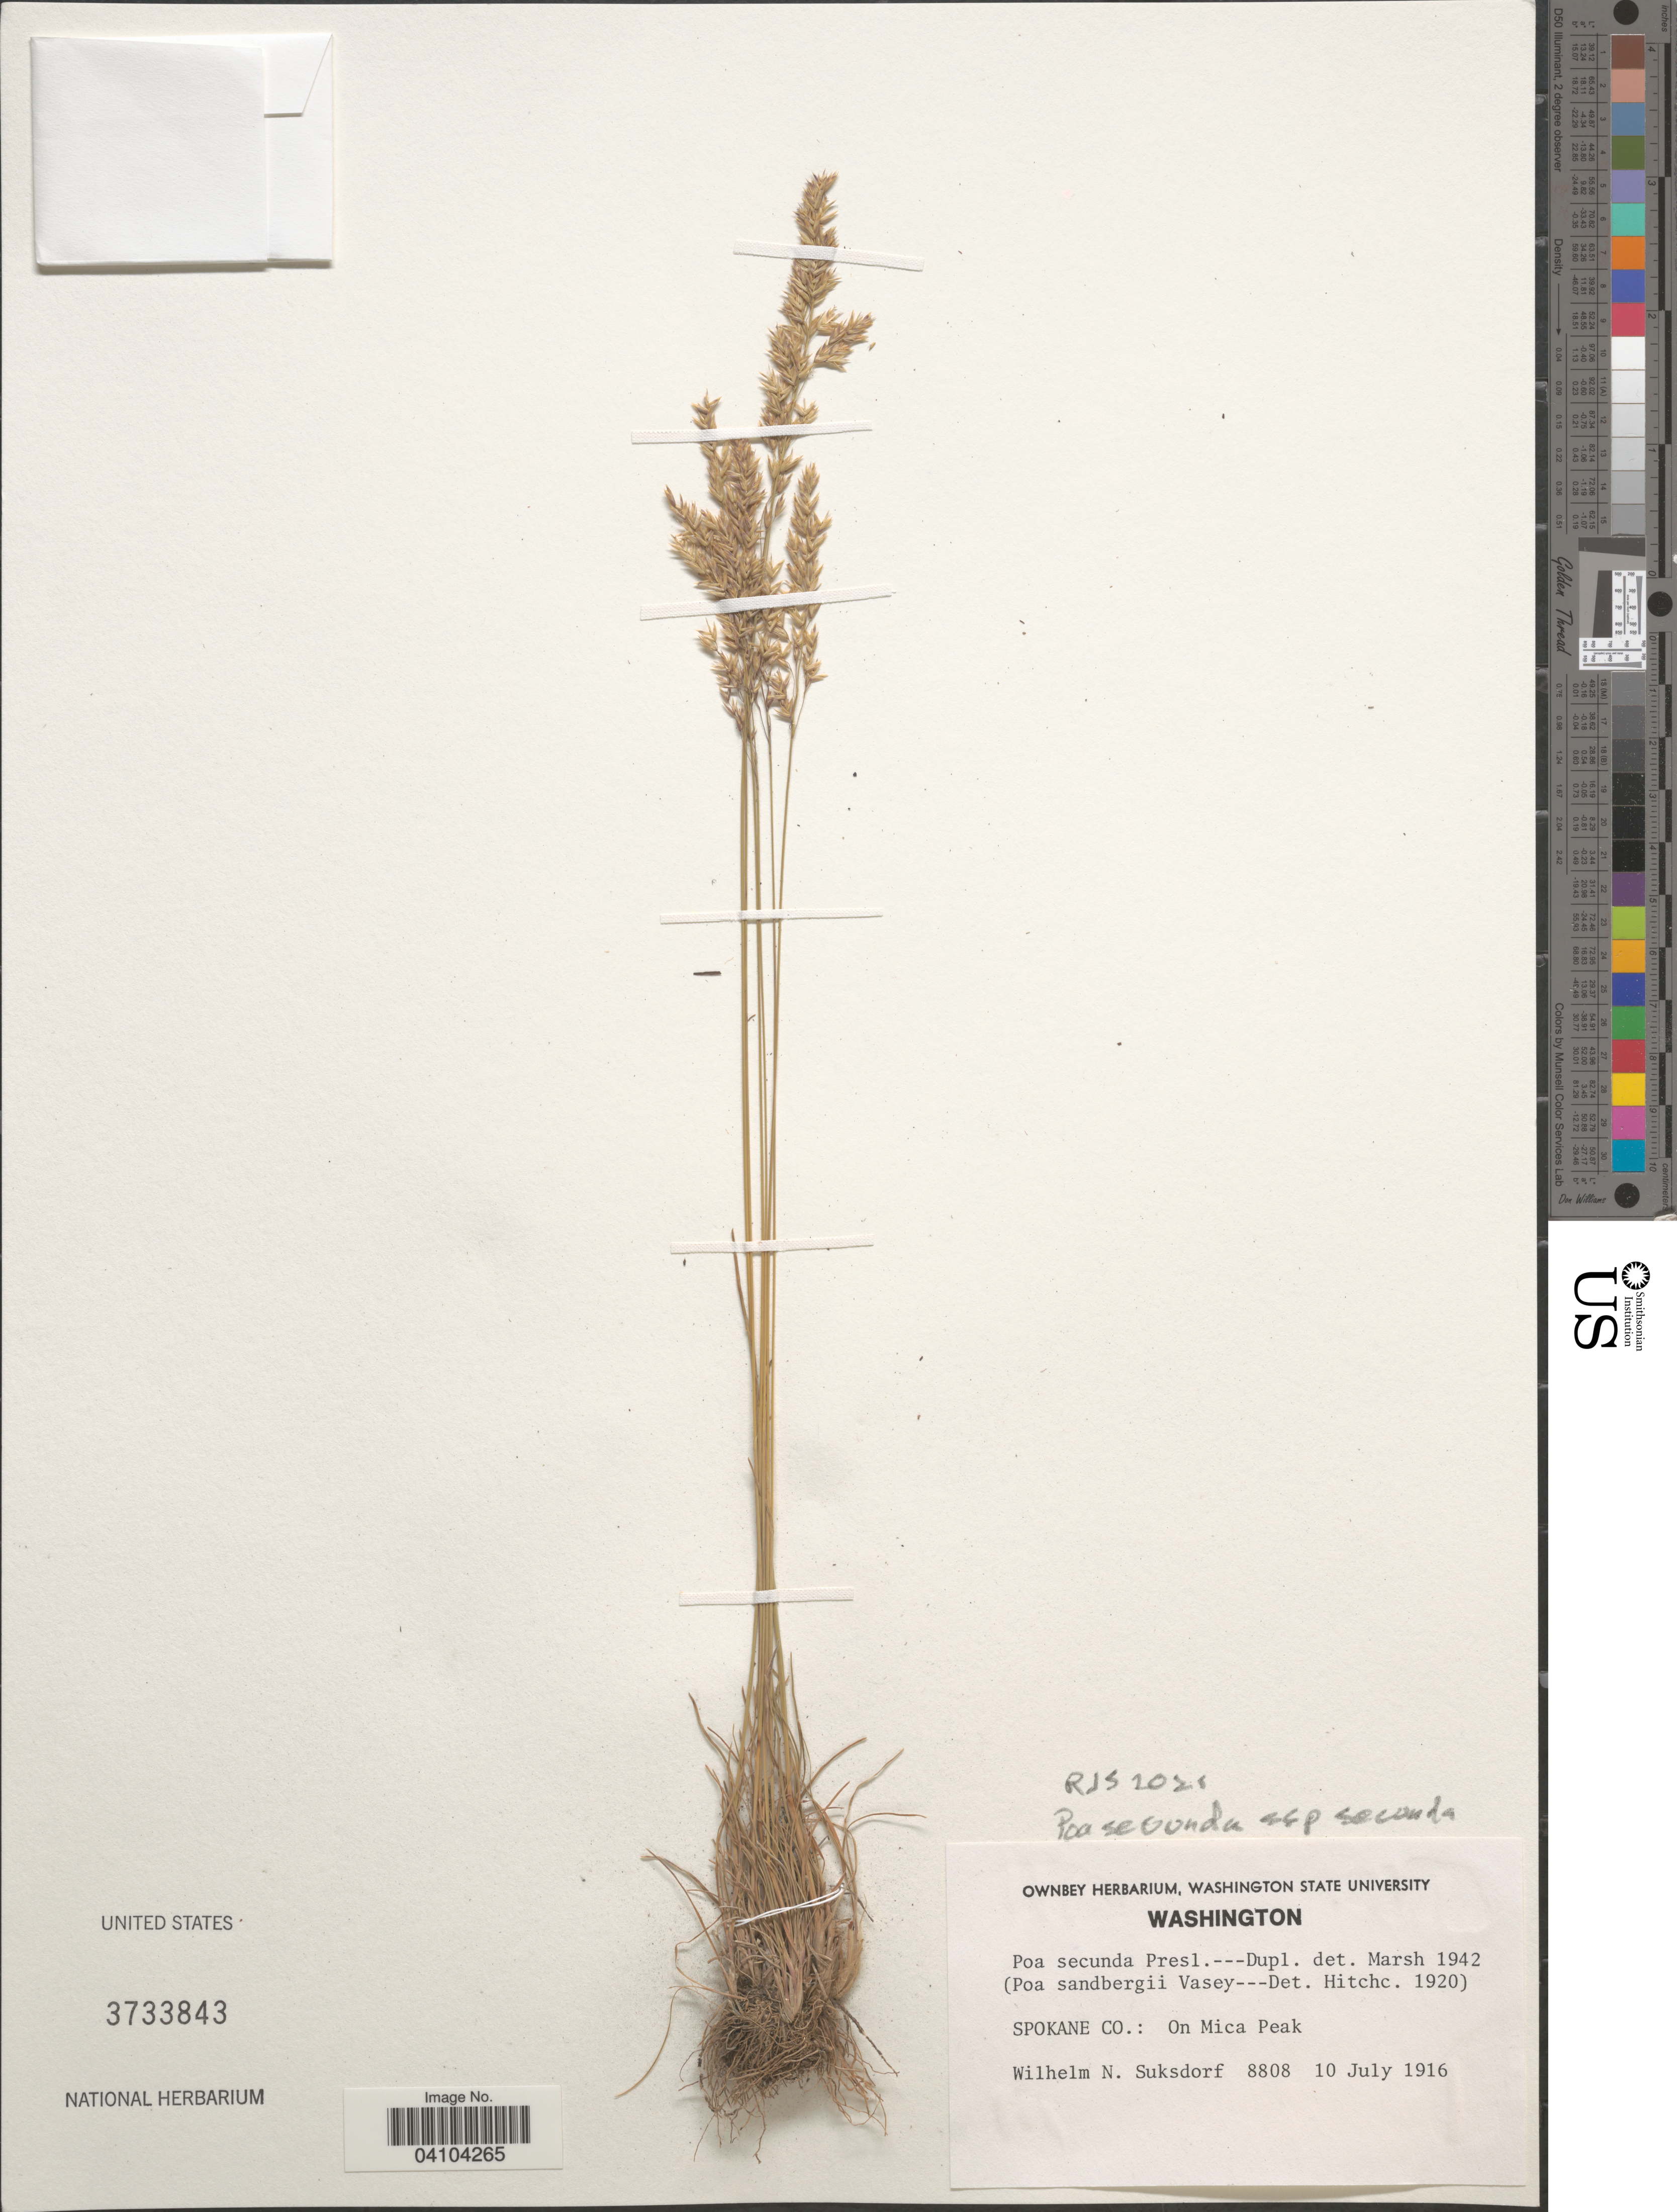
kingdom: Plantae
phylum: Tracheophyta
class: Liliopsida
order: Poales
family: Poaceae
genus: Poa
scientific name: Poa secunda subsp. secunda var. secunda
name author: J. Presl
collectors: W. N. Suksdorf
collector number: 8808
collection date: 1916-07-10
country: United States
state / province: Washington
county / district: Spokane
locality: Spokane Co.: On Mica Peak.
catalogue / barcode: US 3733843